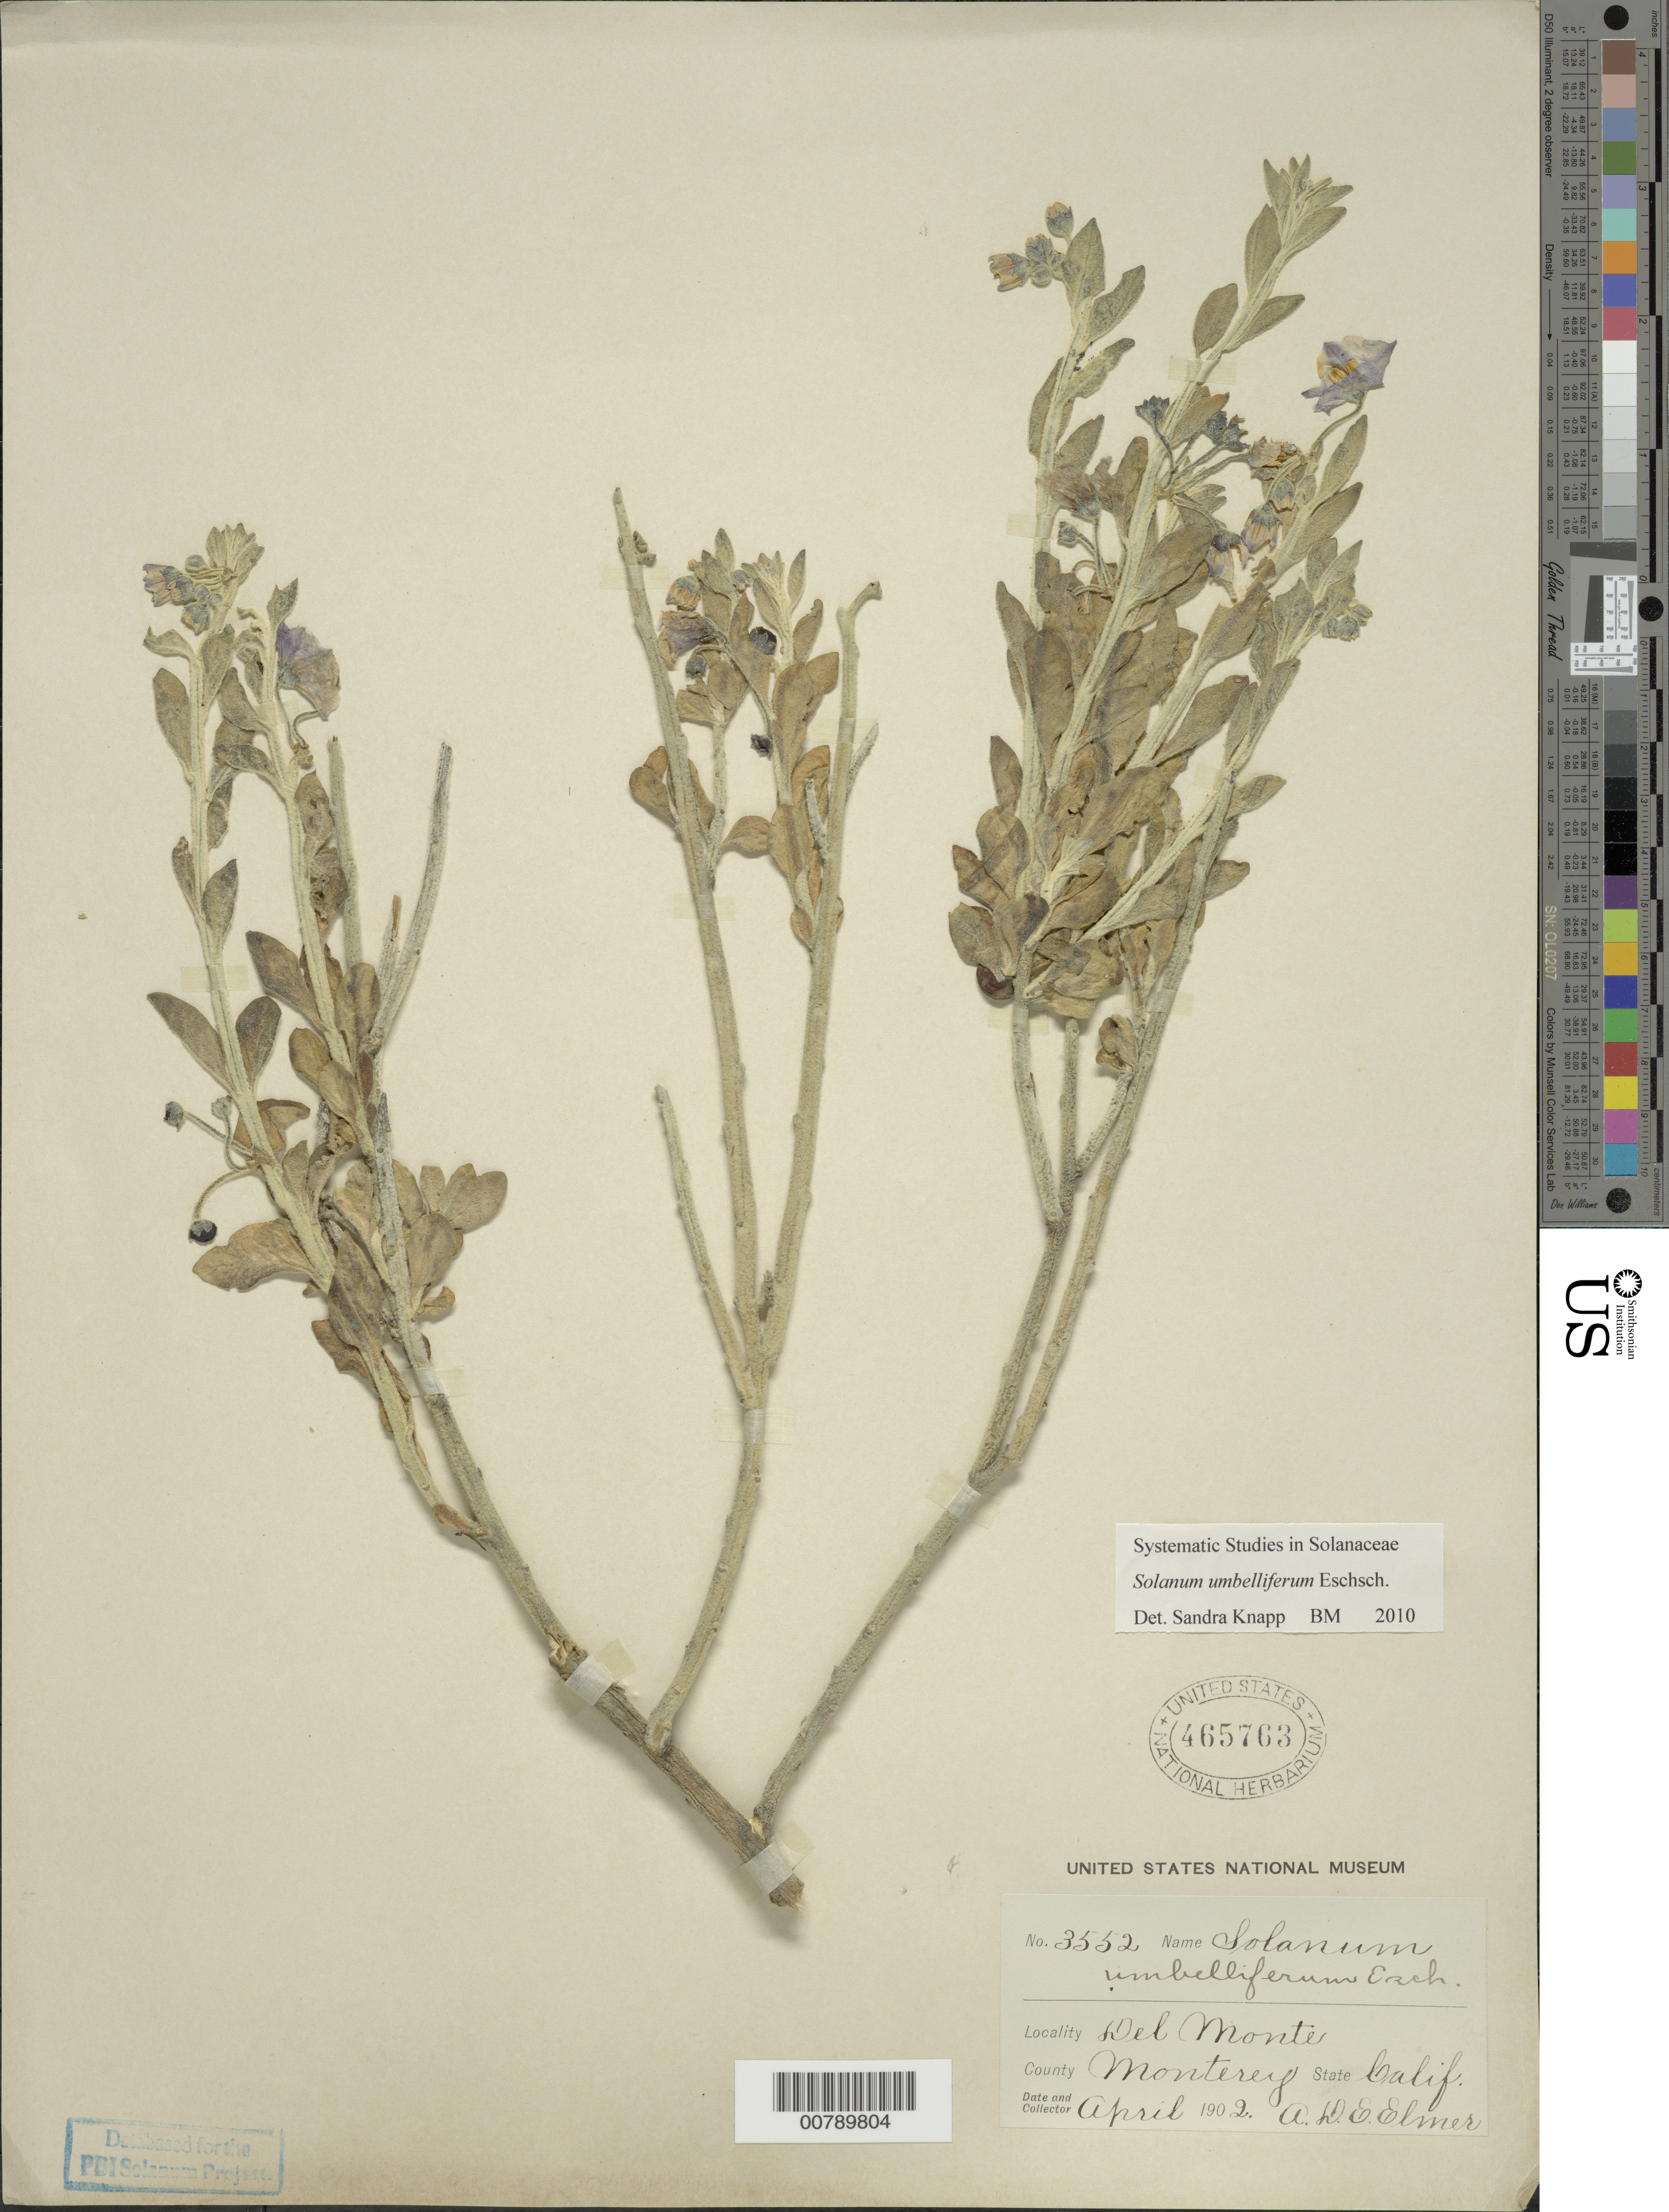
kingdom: Plantae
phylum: Tracheophyta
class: Magnoliopsida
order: Solanales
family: Solanaceae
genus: Solanum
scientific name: Solanum umbelliferum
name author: Eschsch.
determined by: Knapp, S. D.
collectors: A. D. E. Elmer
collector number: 3552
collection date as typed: Apr 1902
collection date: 1902-04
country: United States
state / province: California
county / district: Monterey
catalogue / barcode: US 465763